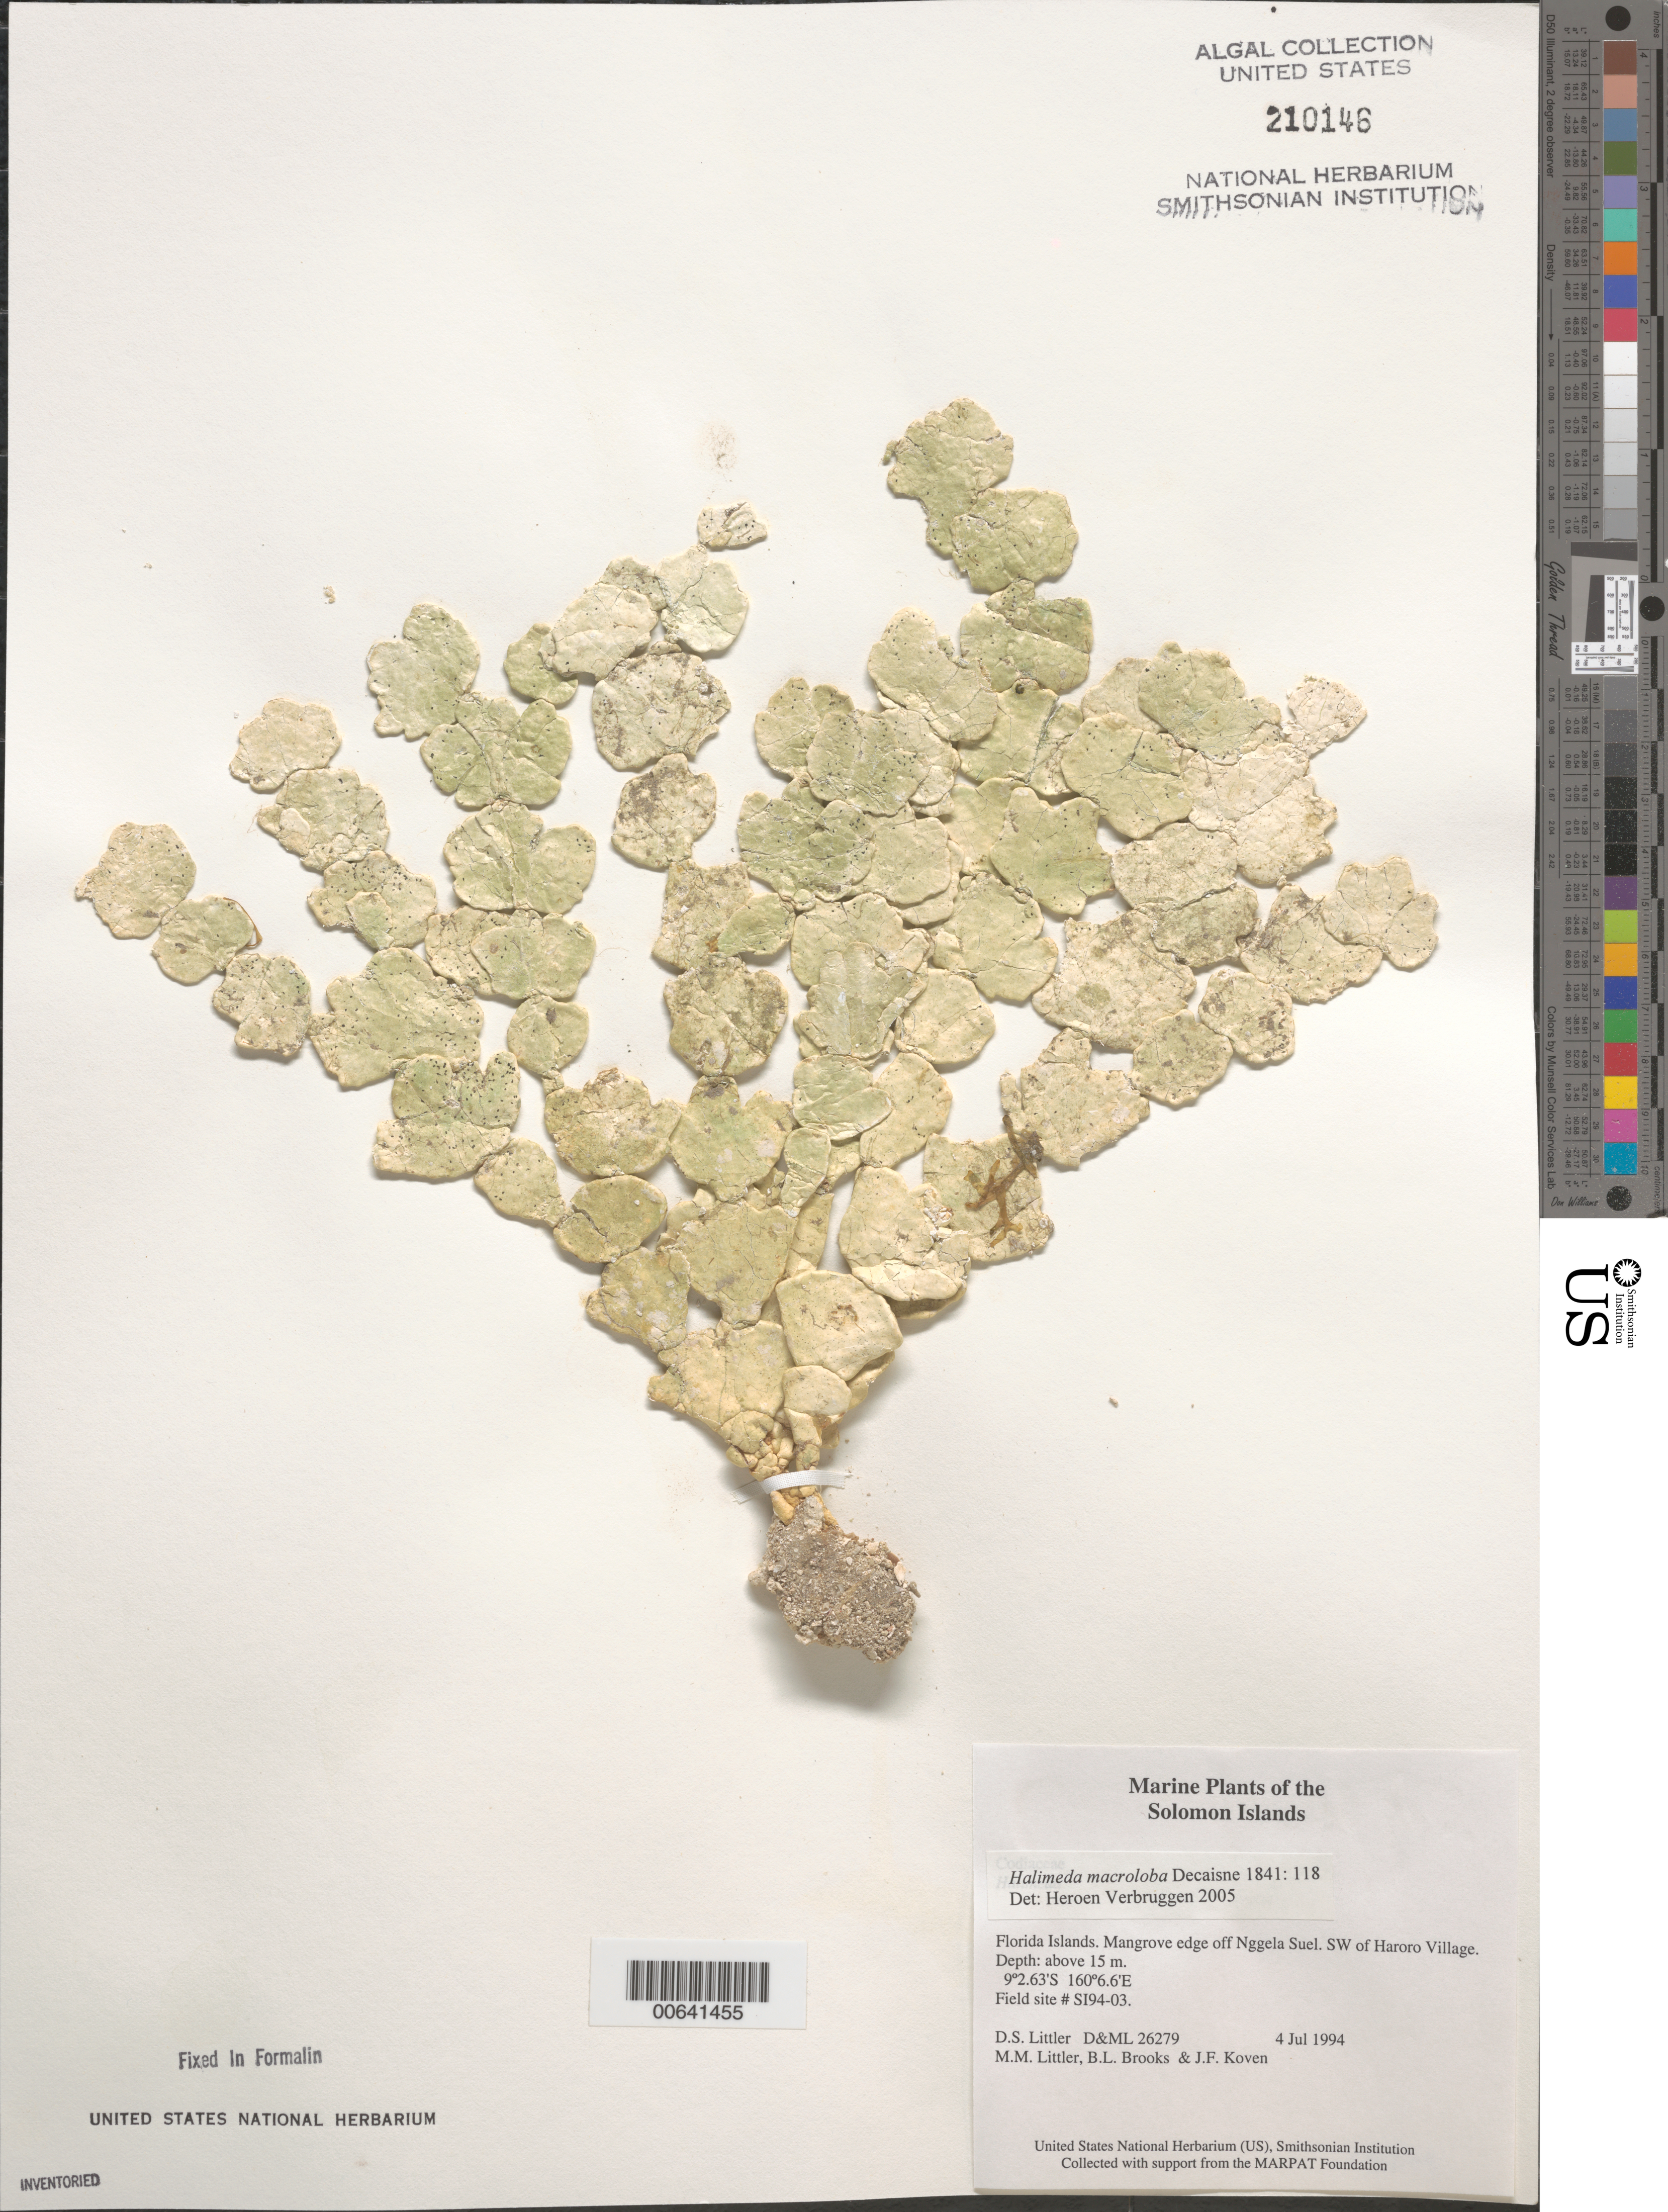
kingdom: Plantae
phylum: Chlorophyta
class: Ulvophyceae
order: Bryopsidales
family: Halimedaceae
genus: Halimeda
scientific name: Halimeda macroloba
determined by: Verbruggen, H.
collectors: D. S. Littler, M. M. Littler, B. Brooks & J. Koven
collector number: D&ML 26279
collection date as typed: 04 Jul 1994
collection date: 1994-07-04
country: Solomon Islands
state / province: Central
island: Nggela Sule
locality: Mangrove edge off Nggela Sule, southwest of Haroro Village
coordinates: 9 2.63'S, 160 6.6'E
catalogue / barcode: US 210146